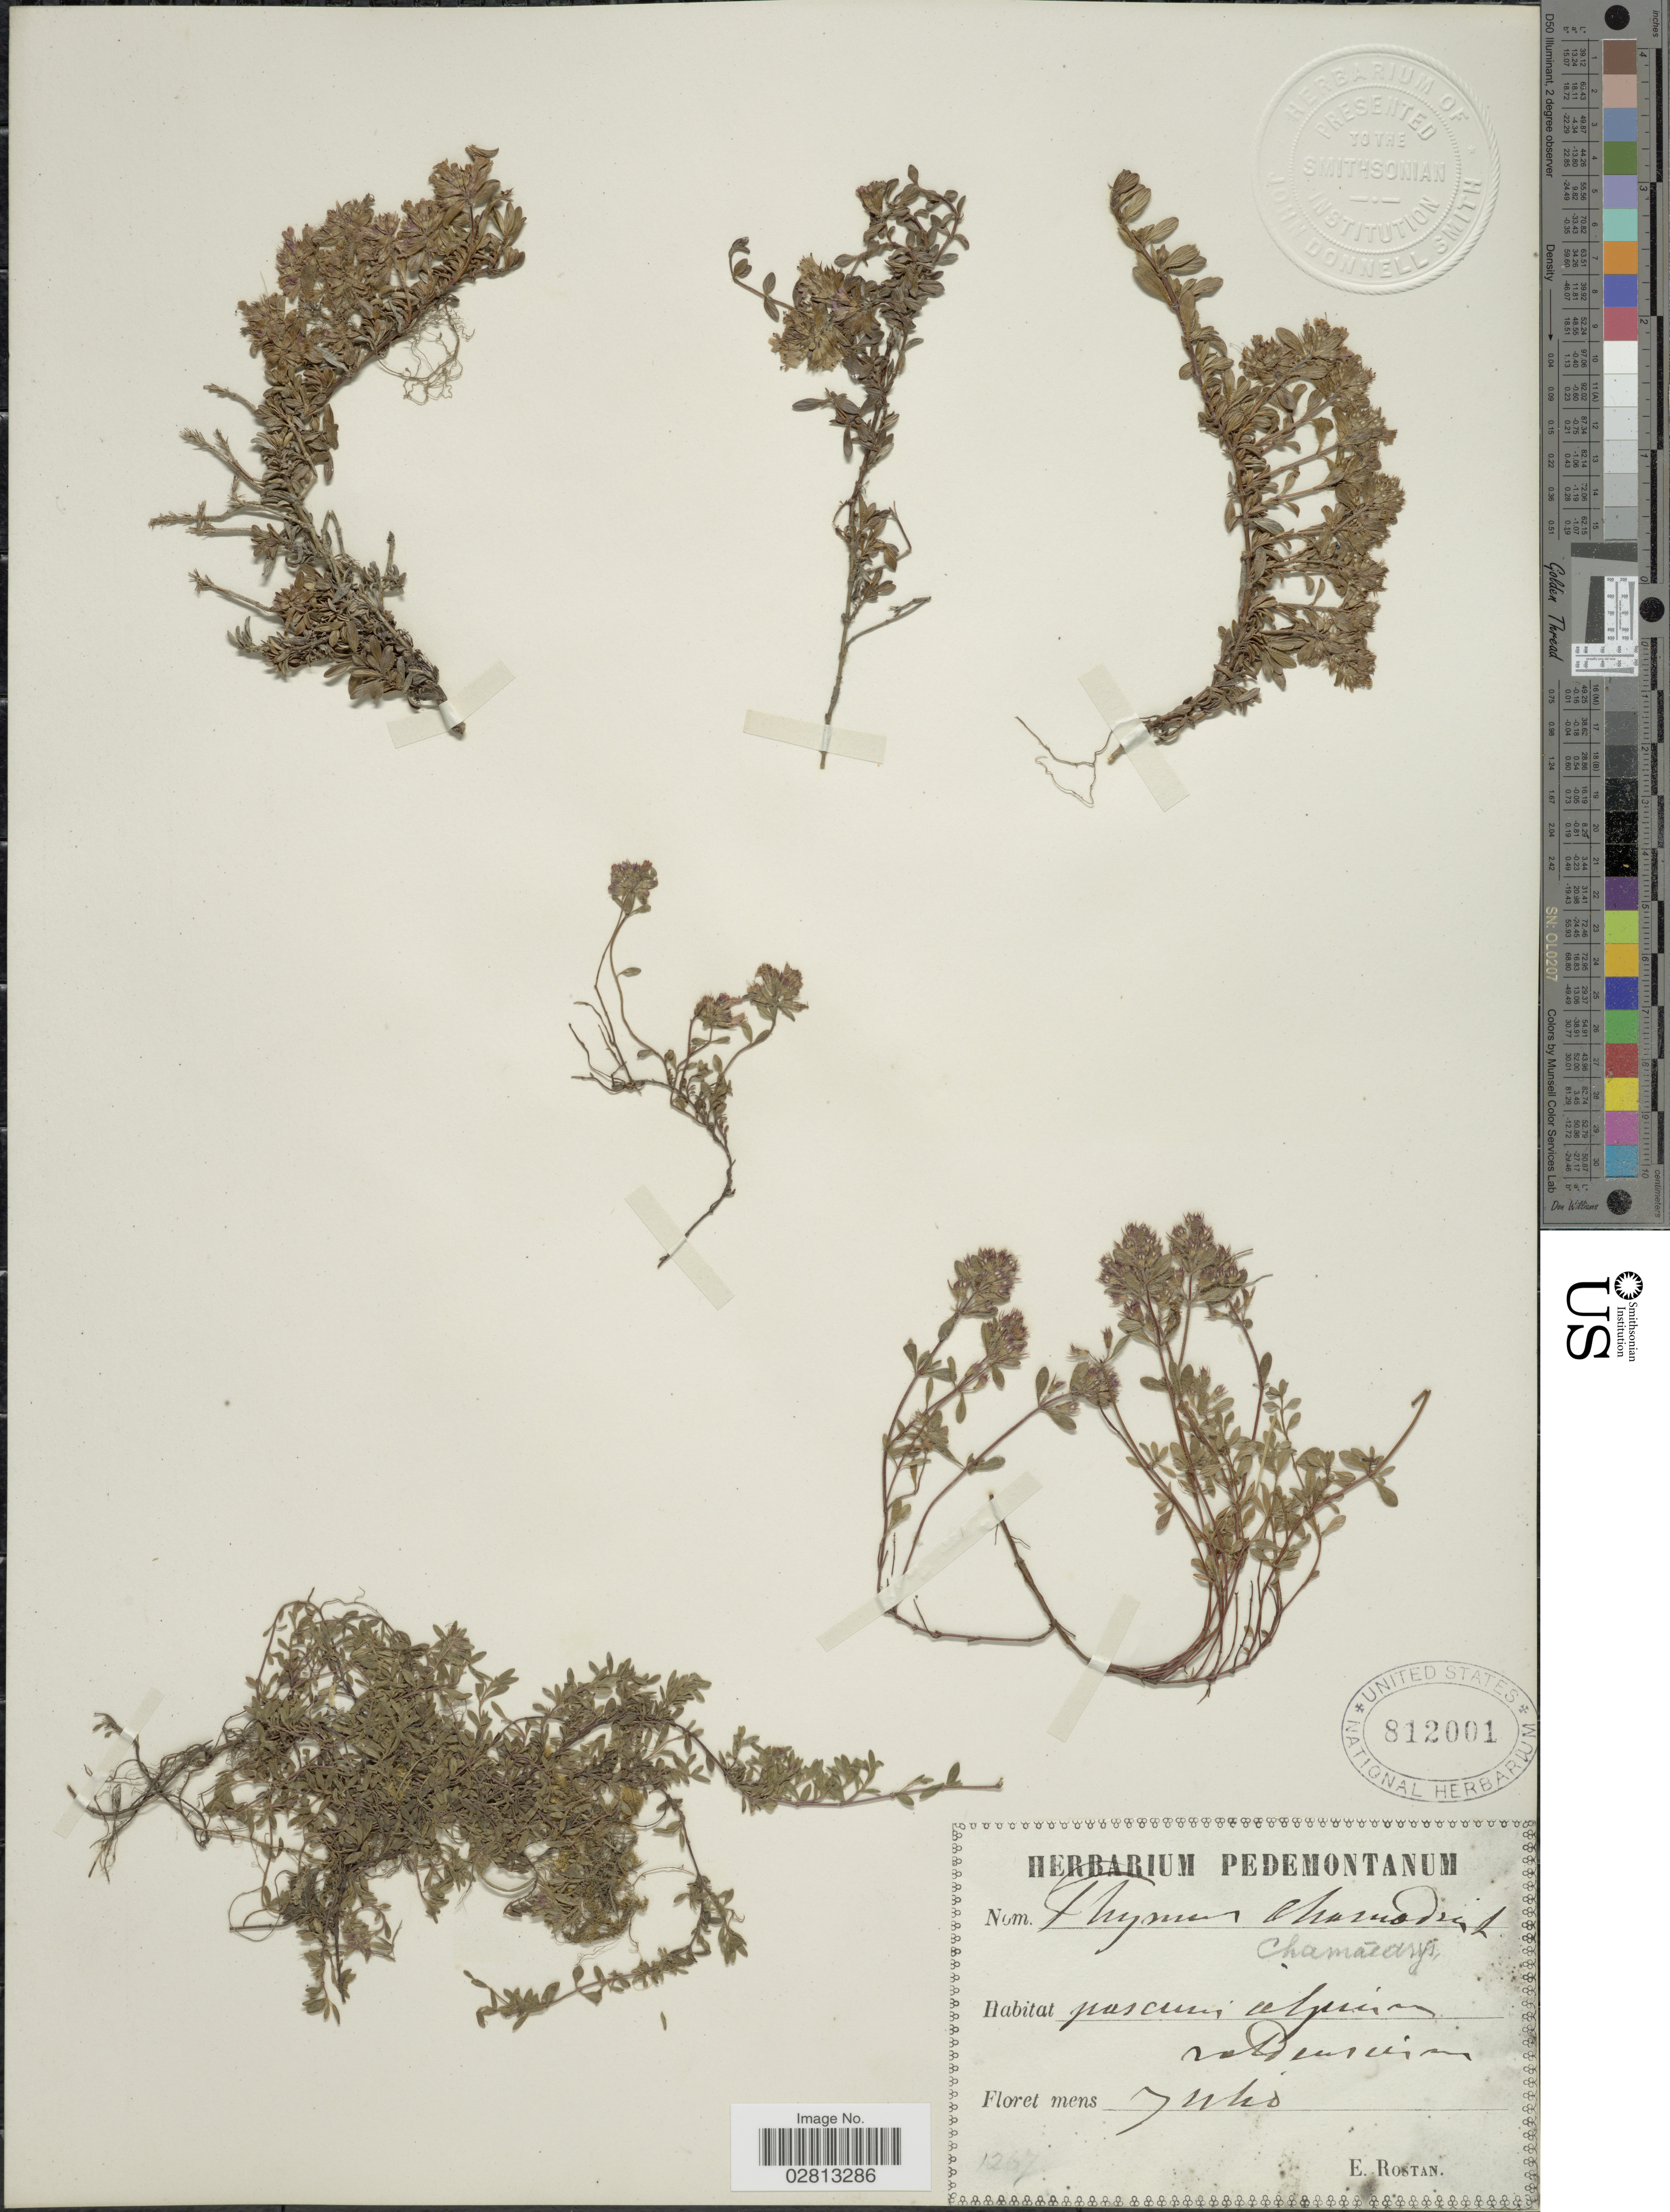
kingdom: Plantae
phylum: Tracheophyta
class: Magnoliopsida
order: Lamiales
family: Lamiaceae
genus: Thymus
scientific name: Thymus chamaedrys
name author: Fr.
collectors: E. Rostan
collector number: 1267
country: Italy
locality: Pascium alpinas ral Diuscum [interpreted]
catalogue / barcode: US 812001